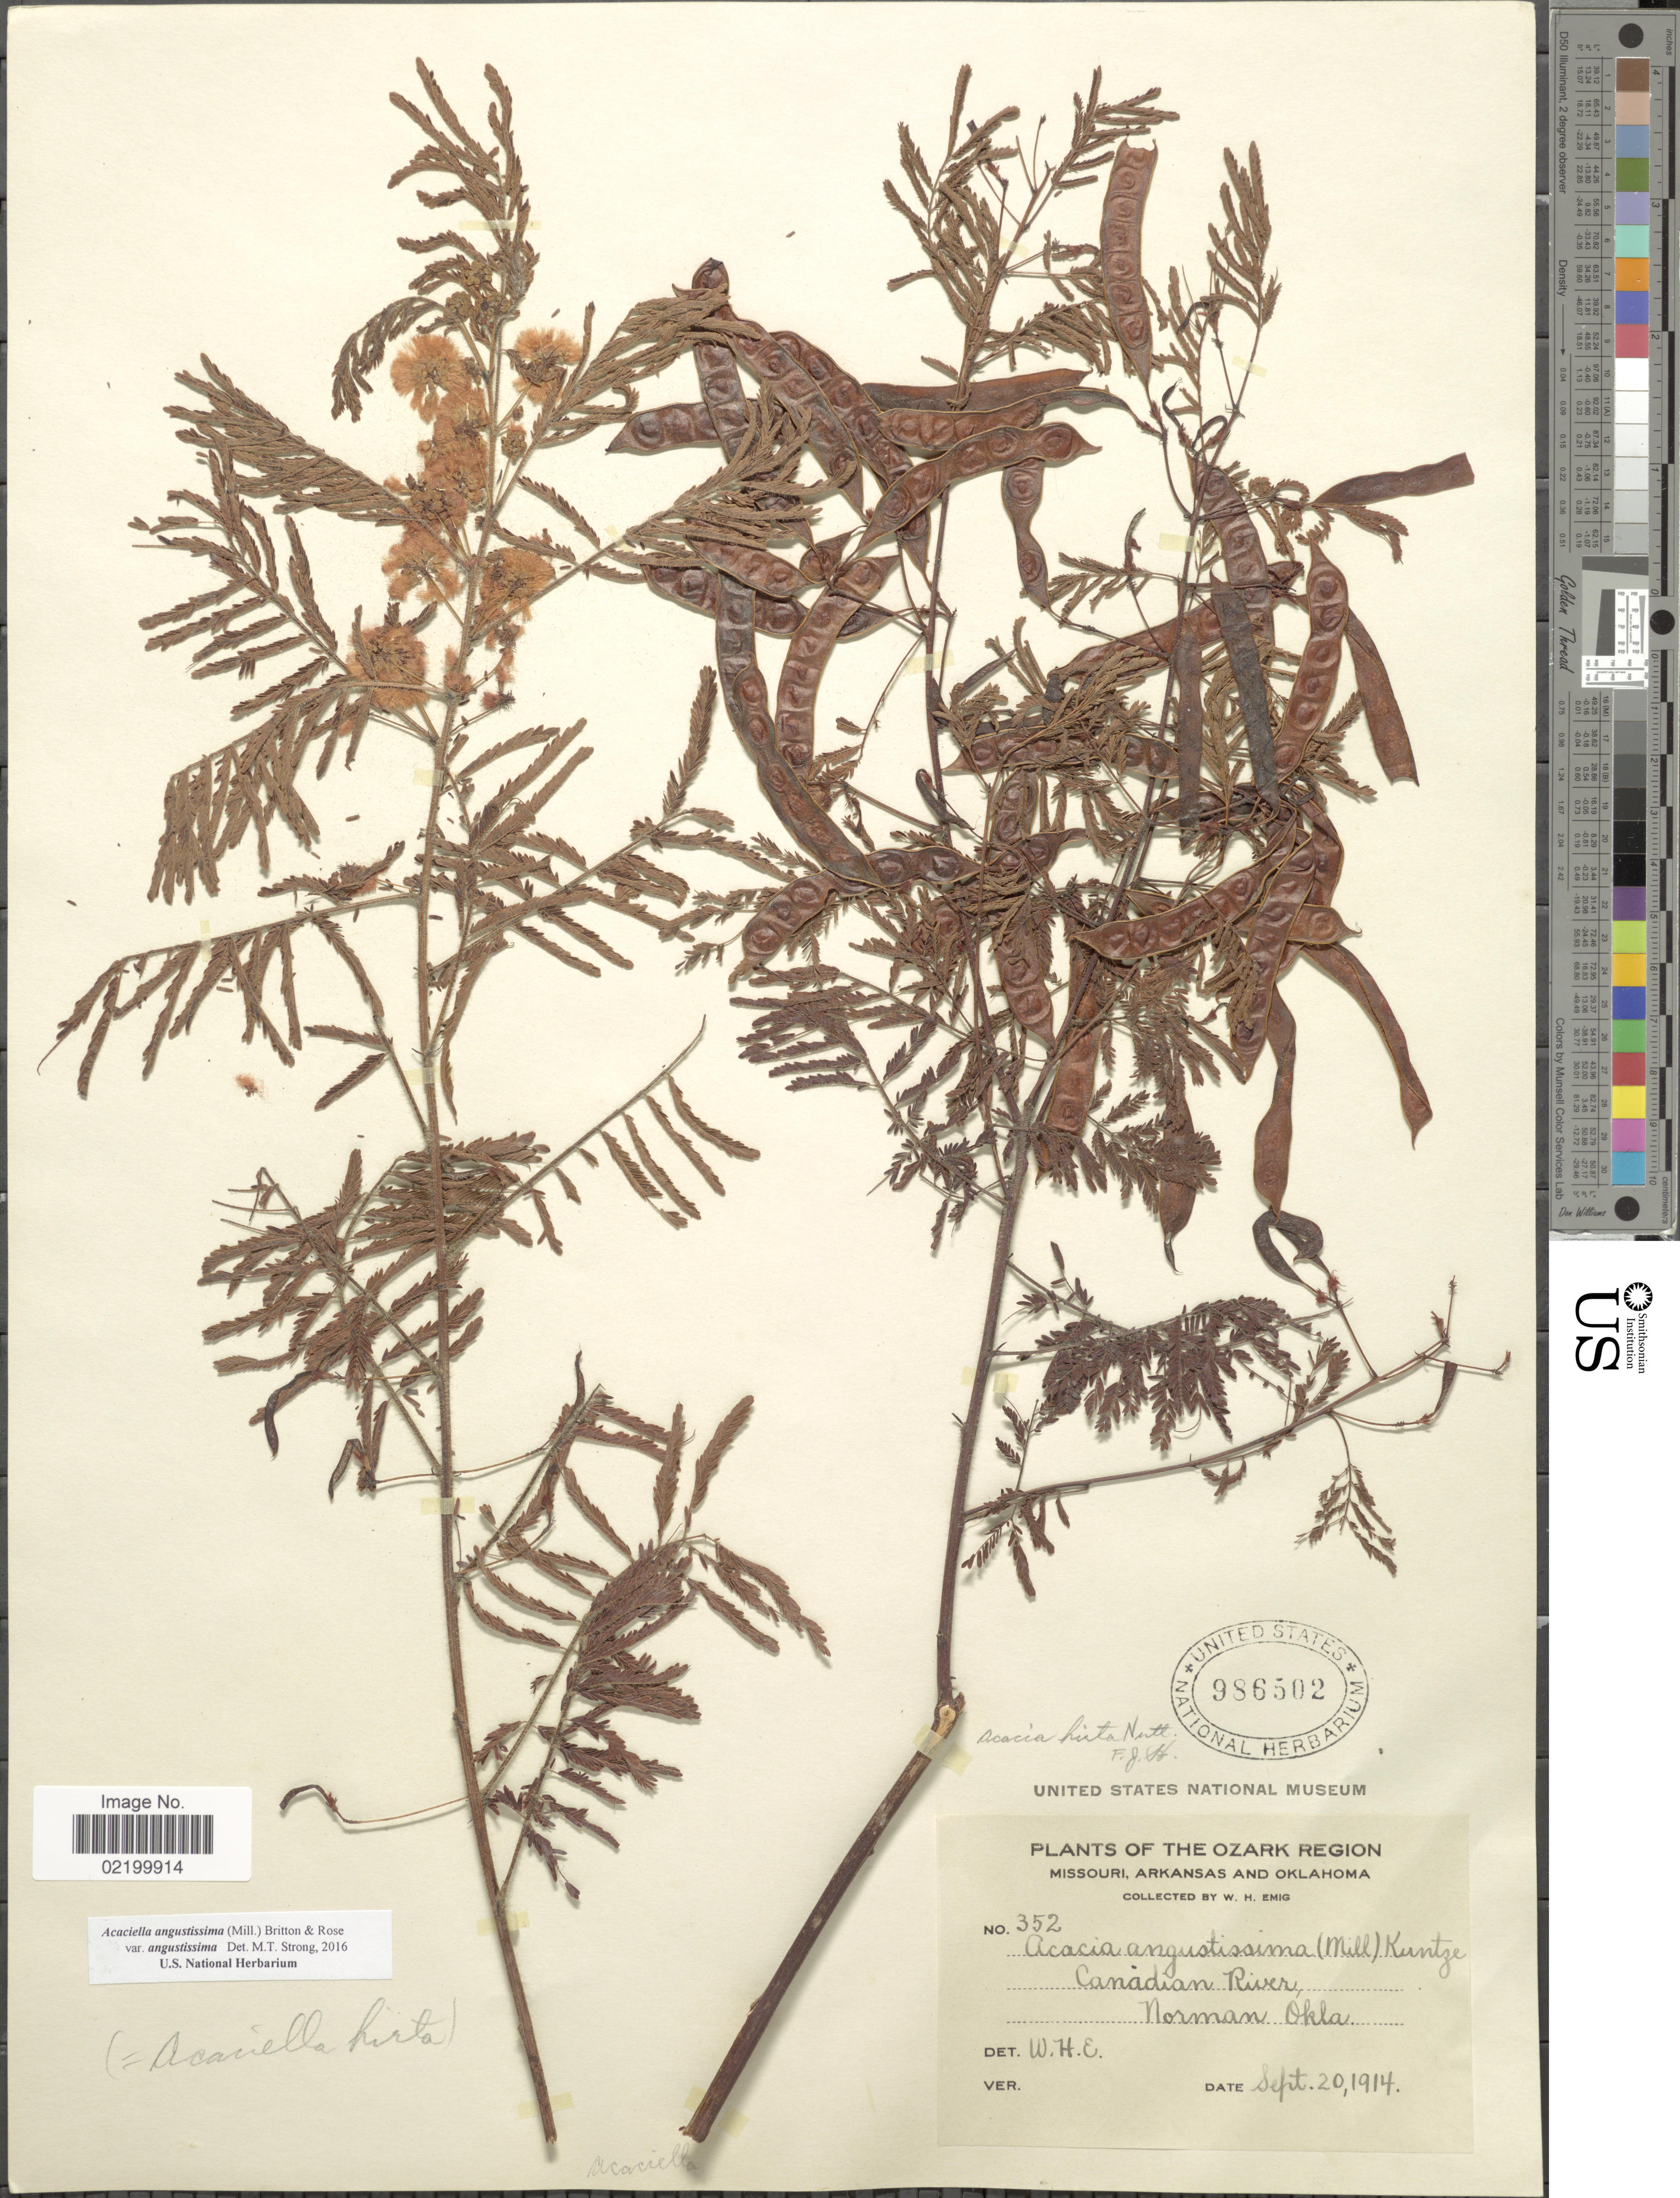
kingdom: Plantae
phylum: Tracheophyta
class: Magnoliopsida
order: Fabales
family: Fabaceae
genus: Acaciella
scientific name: Acaciella angustissima var. angustissima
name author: (Mill.) Britton & Rose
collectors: W. H. Emig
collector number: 352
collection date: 1914-09-20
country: United States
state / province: Oklahoma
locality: Canadian River, Norman Okla.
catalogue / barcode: US 986502